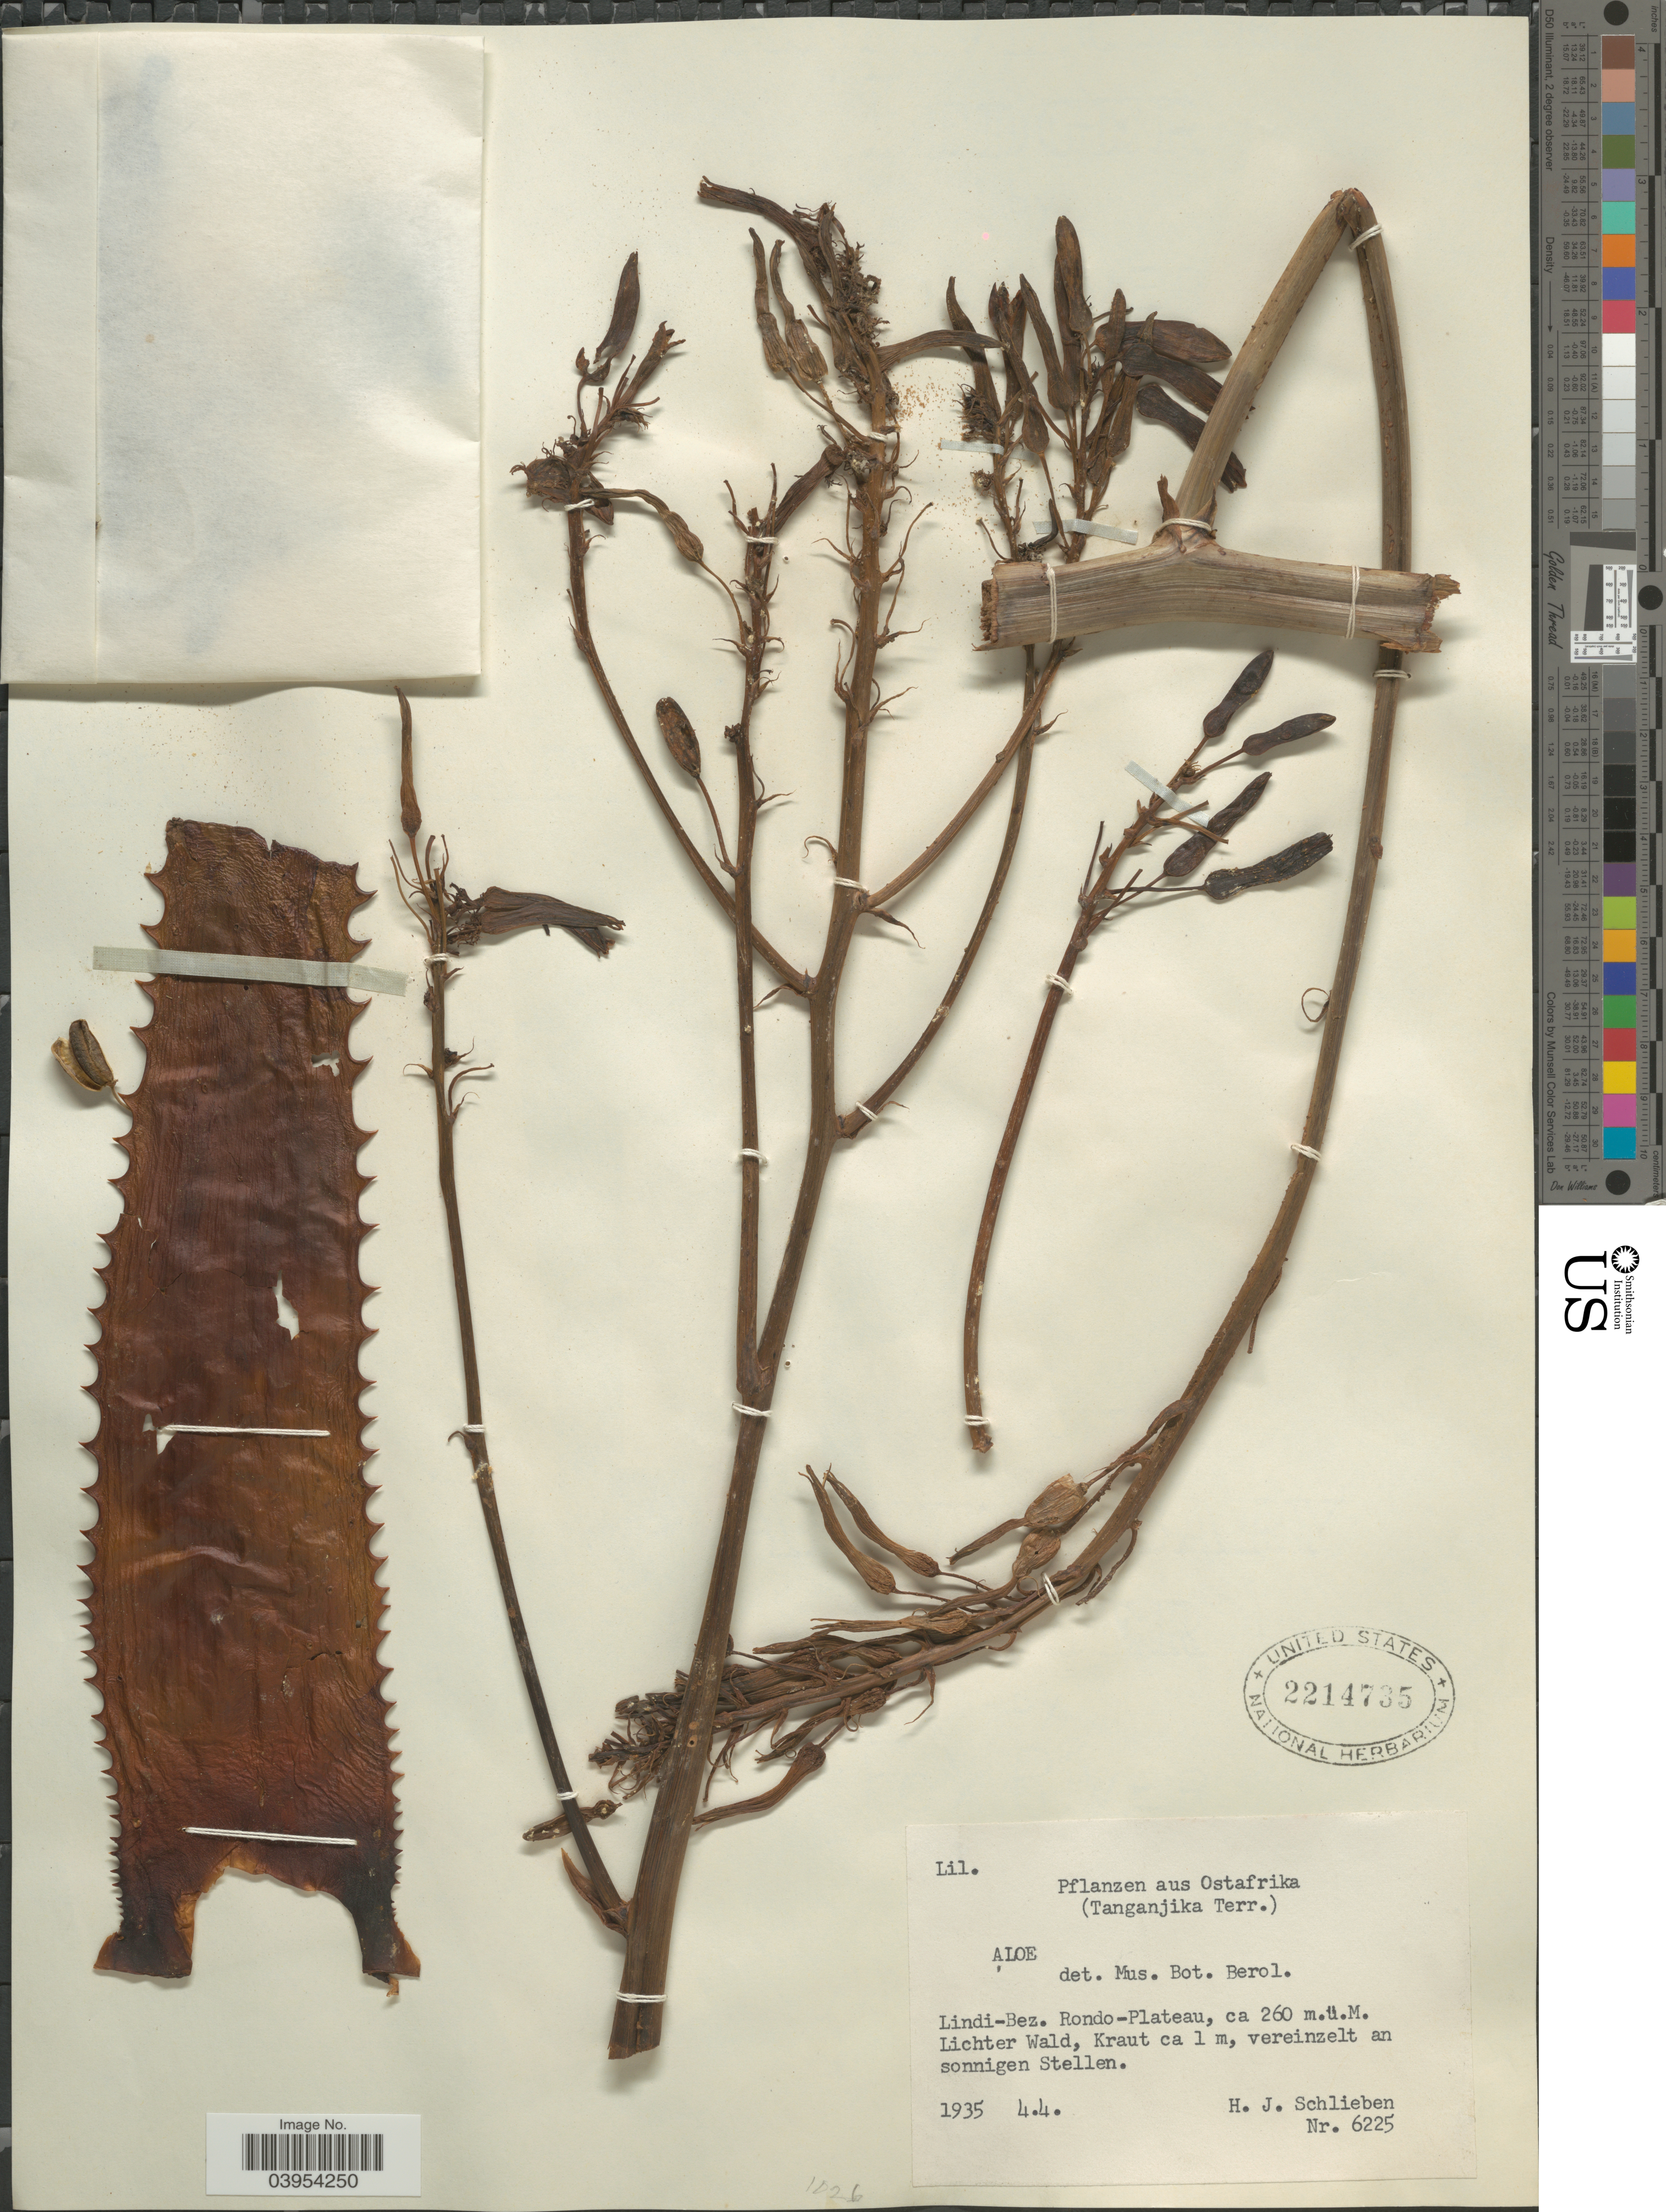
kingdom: Plantae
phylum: Tracheophyta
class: Liliopsida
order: Asparagales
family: Asphodelaceae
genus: Aloe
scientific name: Aloe sp.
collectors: H. J. Schlieben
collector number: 6225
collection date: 1935-04-04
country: Tanzania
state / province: Lindi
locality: Ostafrika (Tanganjika Terr.). Lindi-Bez. Rondo-Plateau.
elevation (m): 260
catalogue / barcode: US 2214735